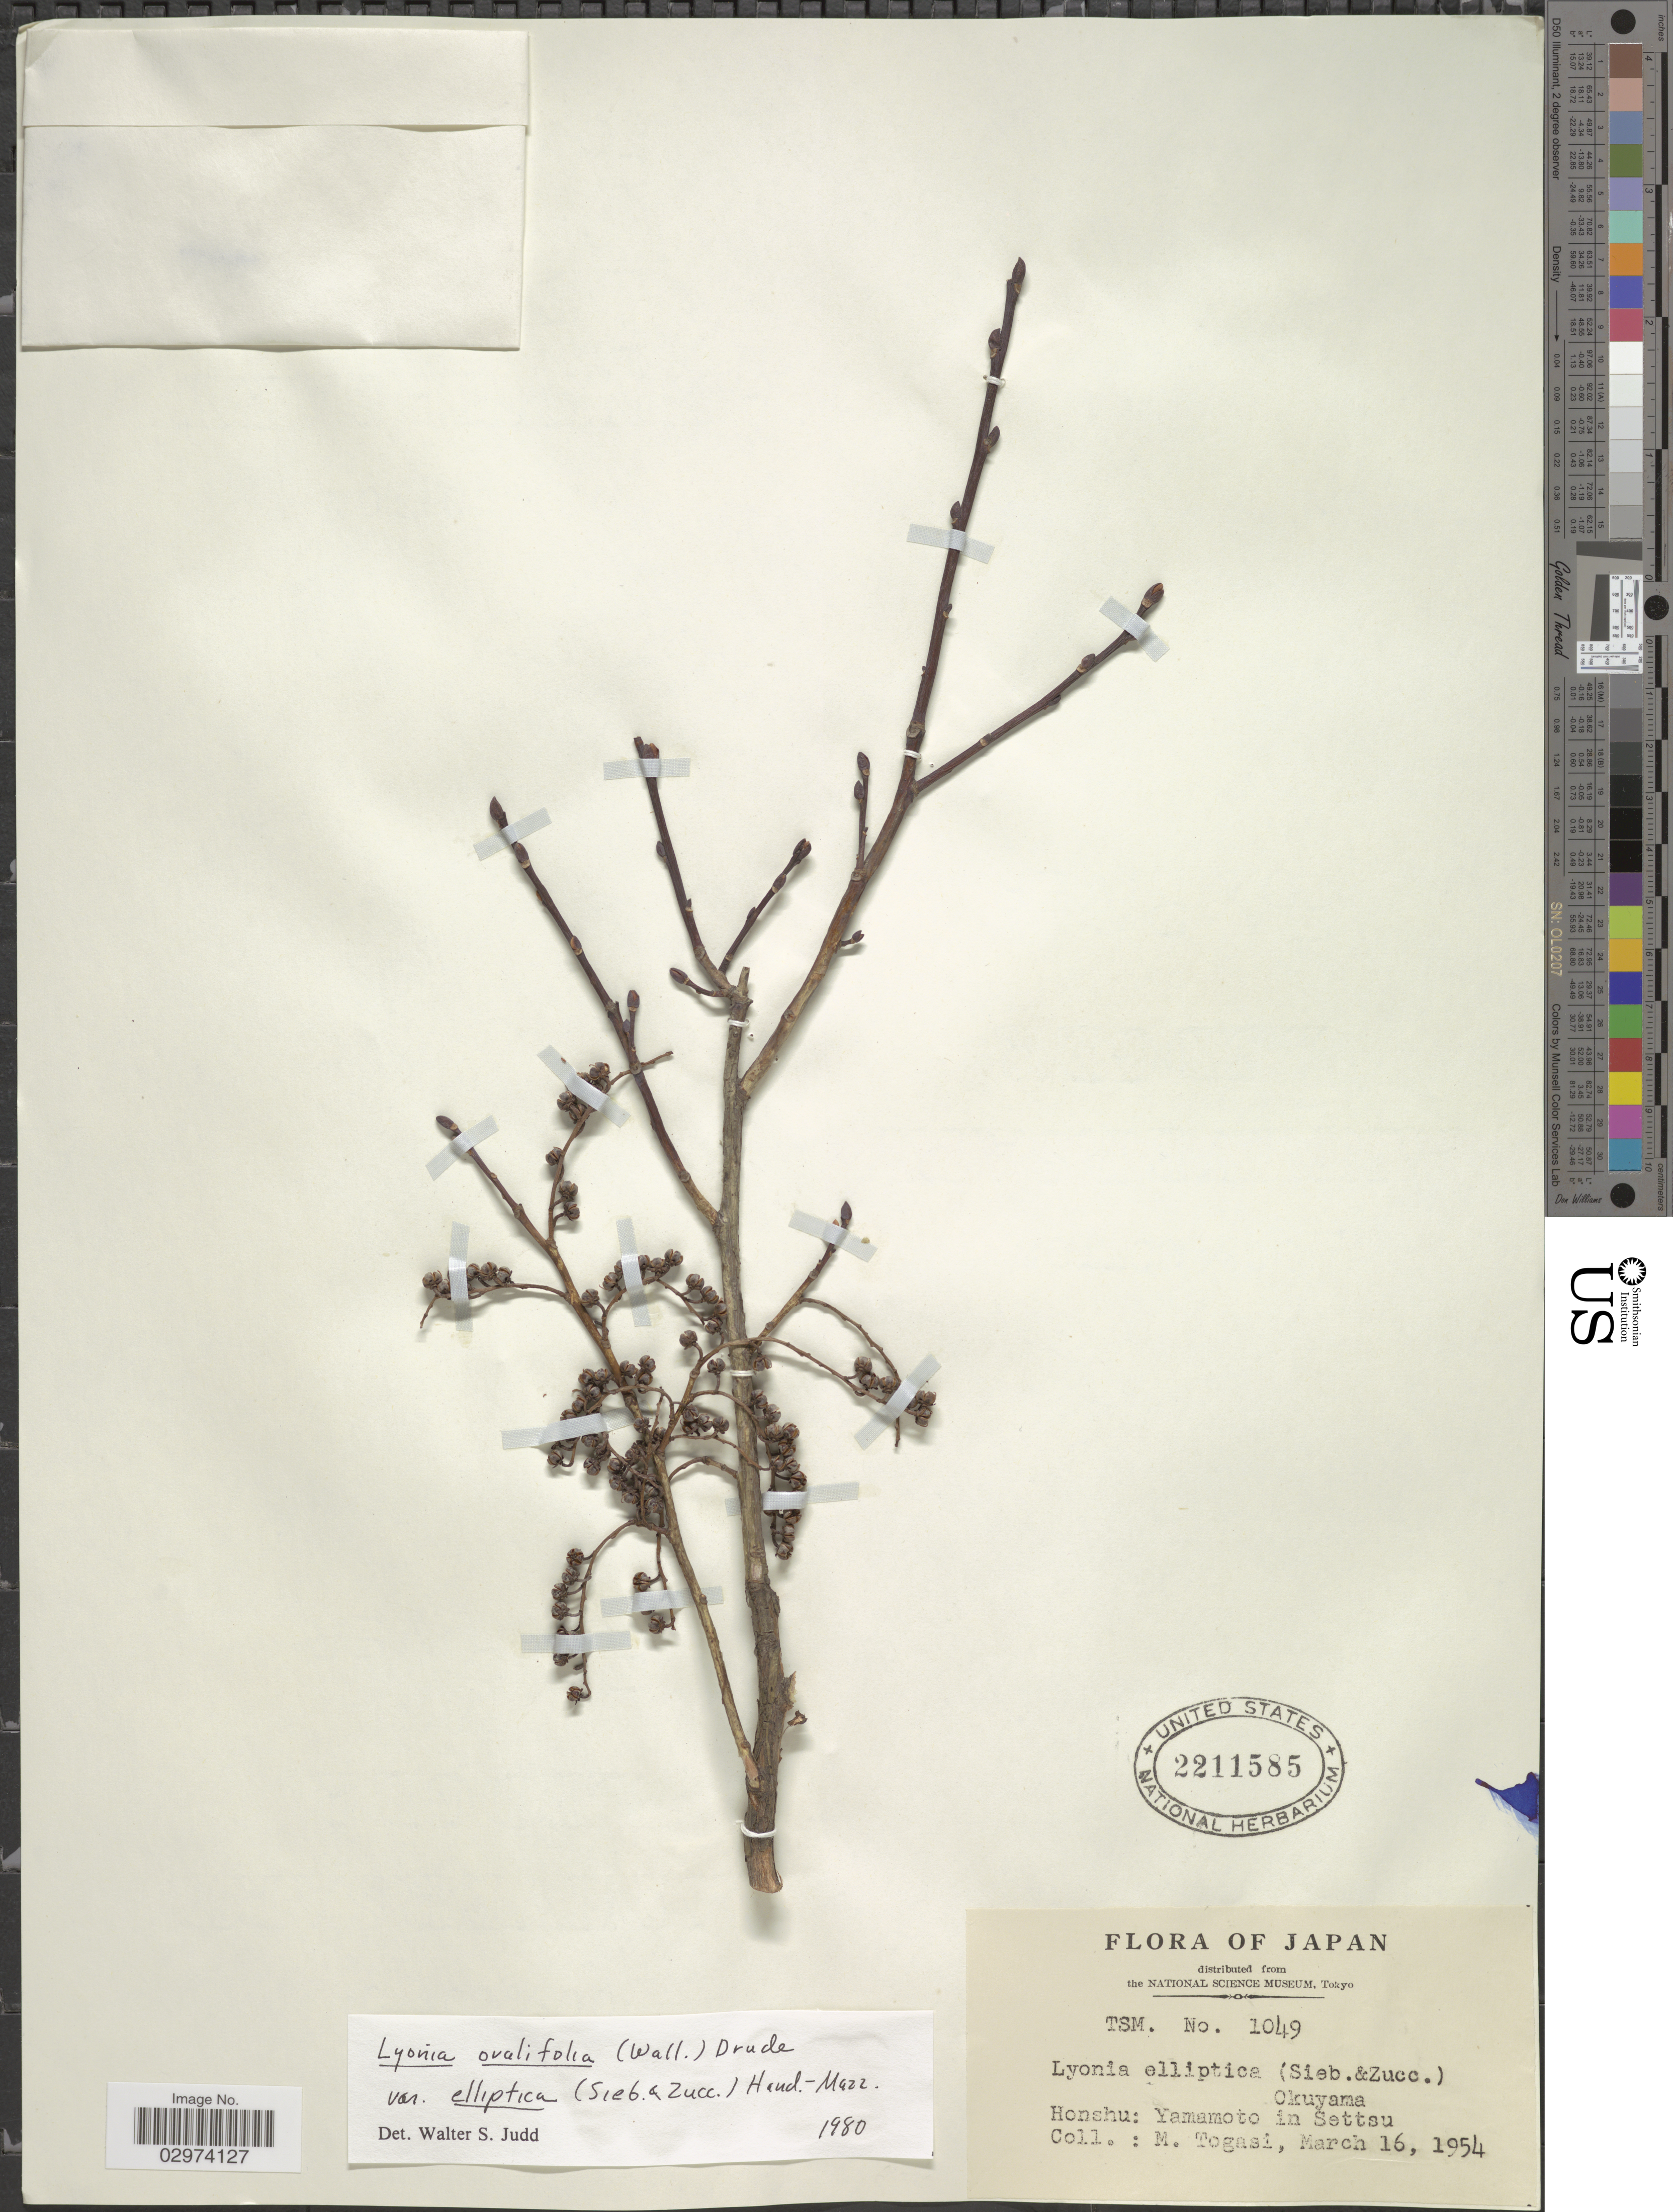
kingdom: Plantae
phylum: Tracheophyta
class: Magnoliopsida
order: Ericales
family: Ericaceae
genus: Lyonia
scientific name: Lyonia ovalifolia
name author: (Wall.) Drude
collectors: M. Togasi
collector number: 1049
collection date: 1954-03-16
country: Japan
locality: Honshu: Yamamoto in Settsu.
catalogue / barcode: US 2211585